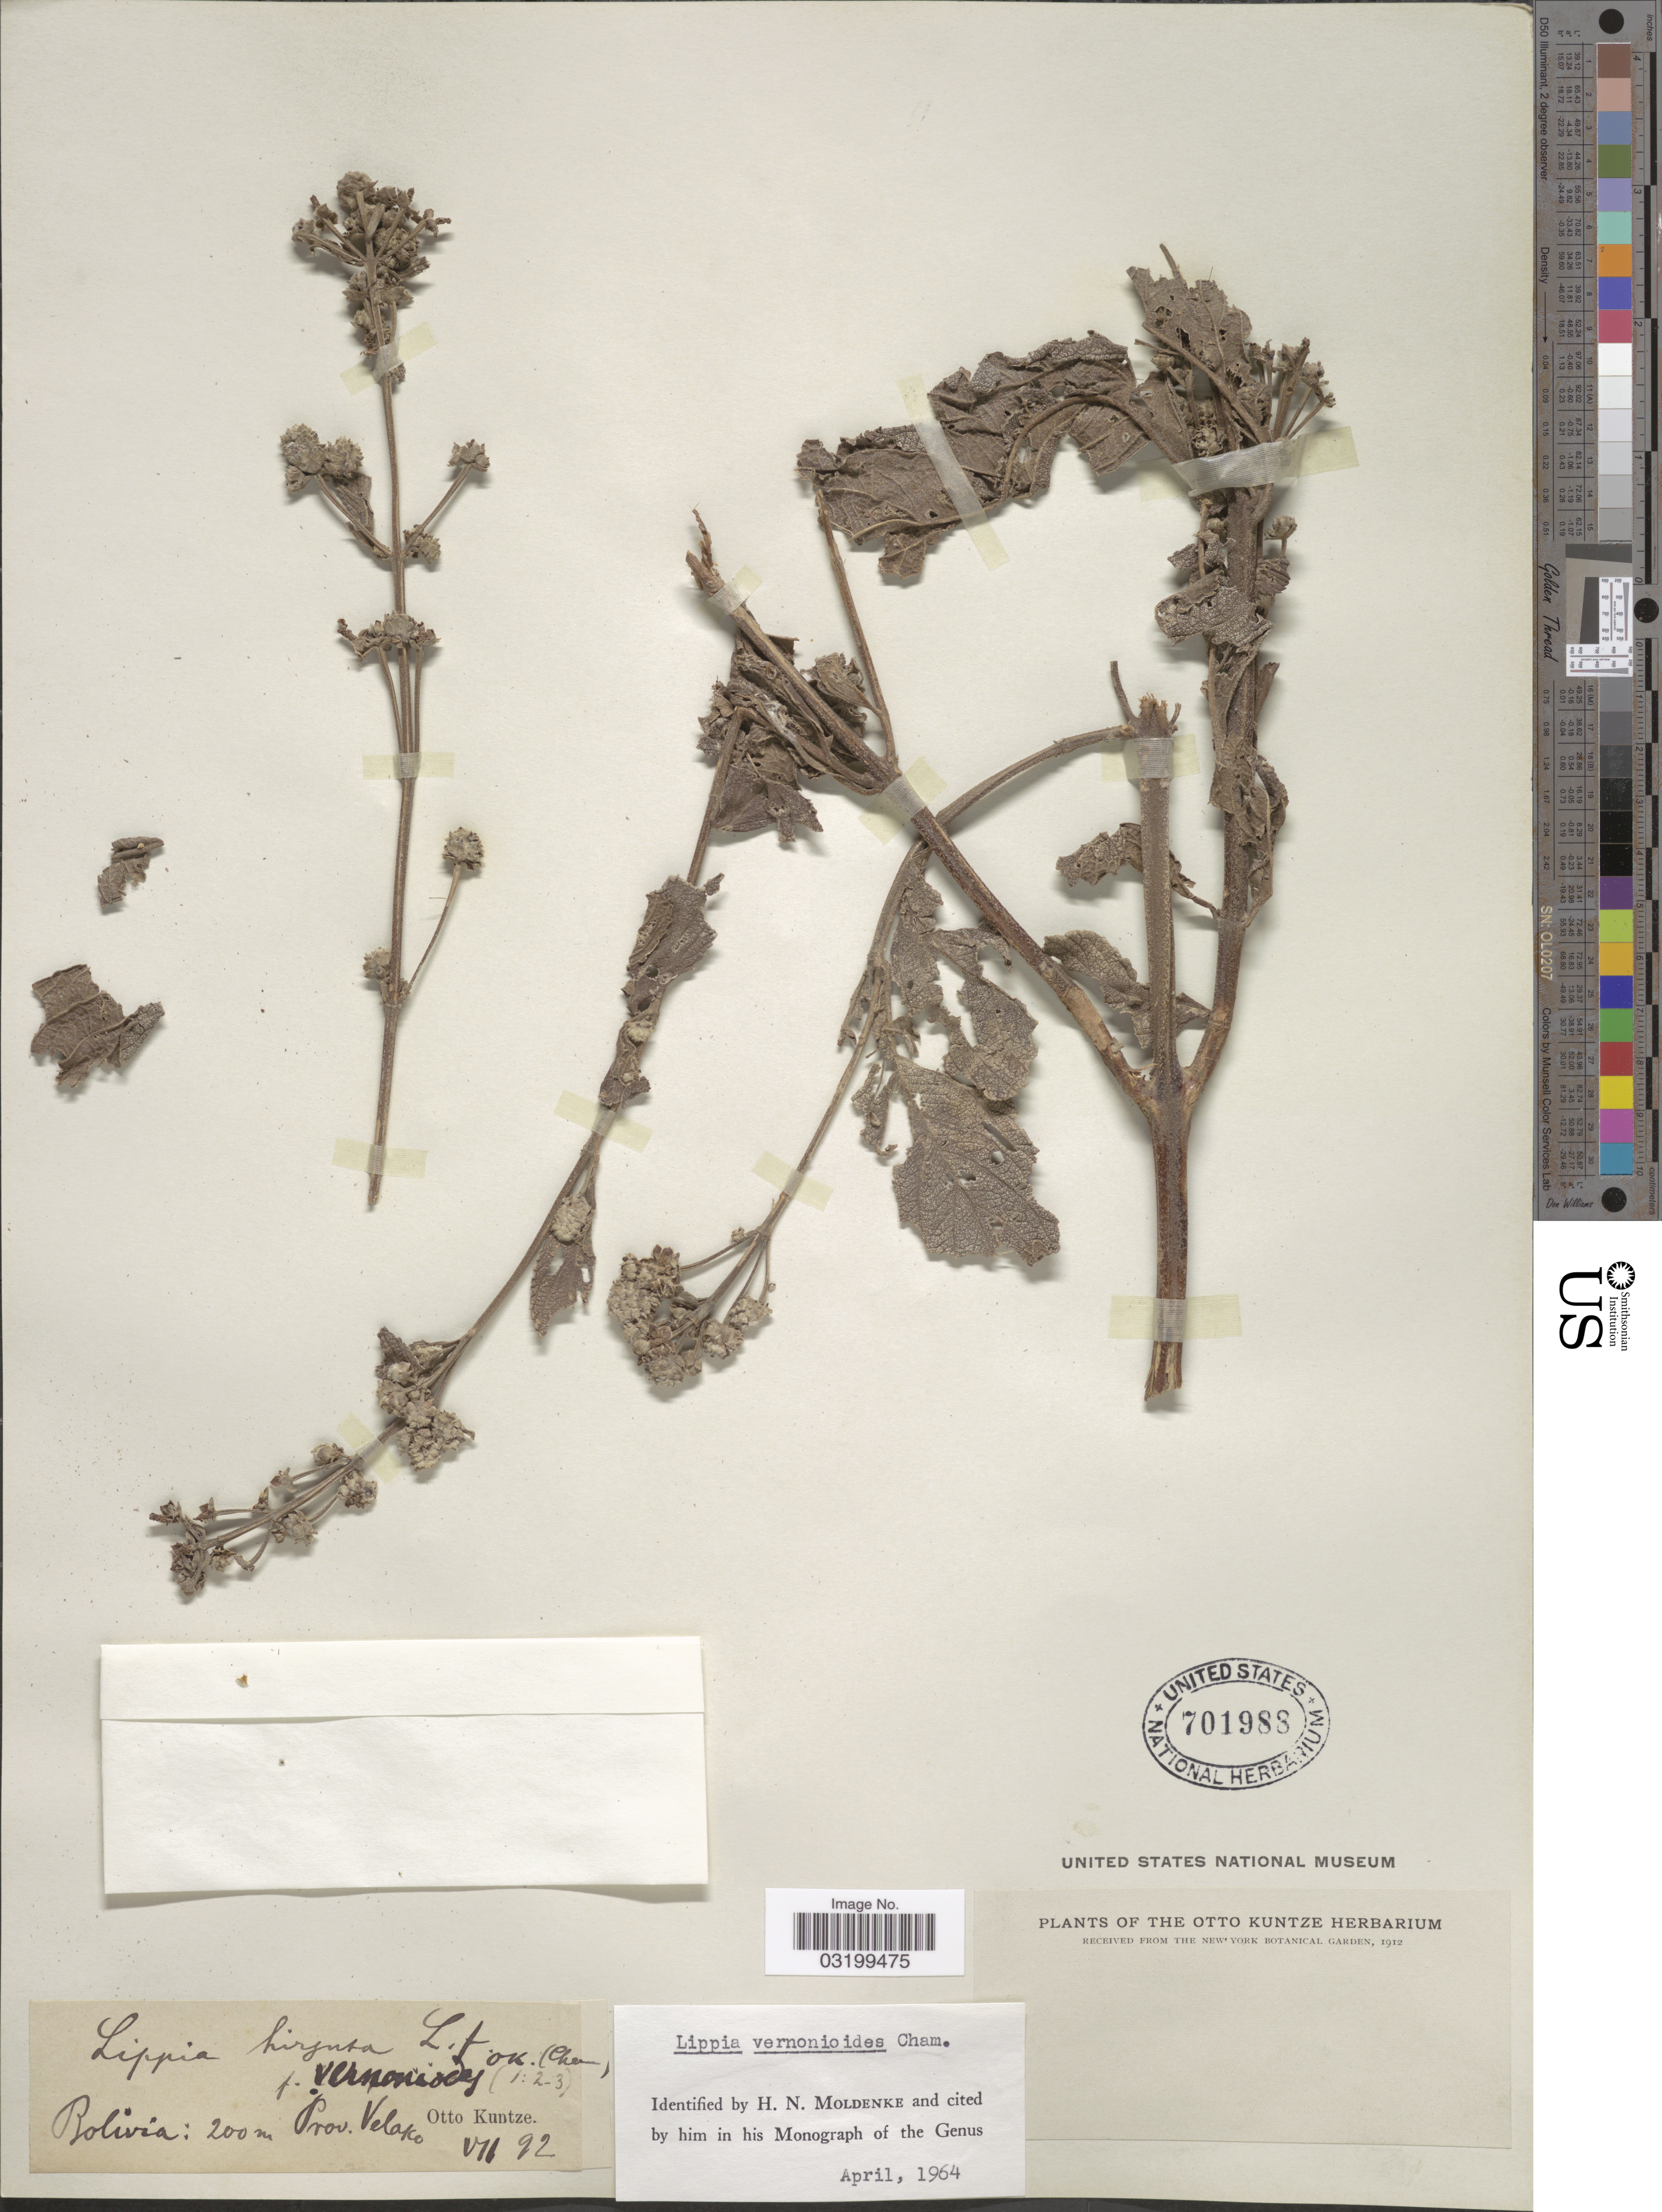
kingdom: Plantae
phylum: Tracheophyta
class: Magnoliopsida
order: Lamiales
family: Verbenaceae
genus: Lippia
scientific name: Lippia vernonioides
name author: Cham.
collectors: C.E.O. Kuntze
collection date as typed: Transcribed d/m/y: /7/92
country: Bolivia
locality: Prov. Velako.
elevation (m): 200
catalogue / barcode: US 701988